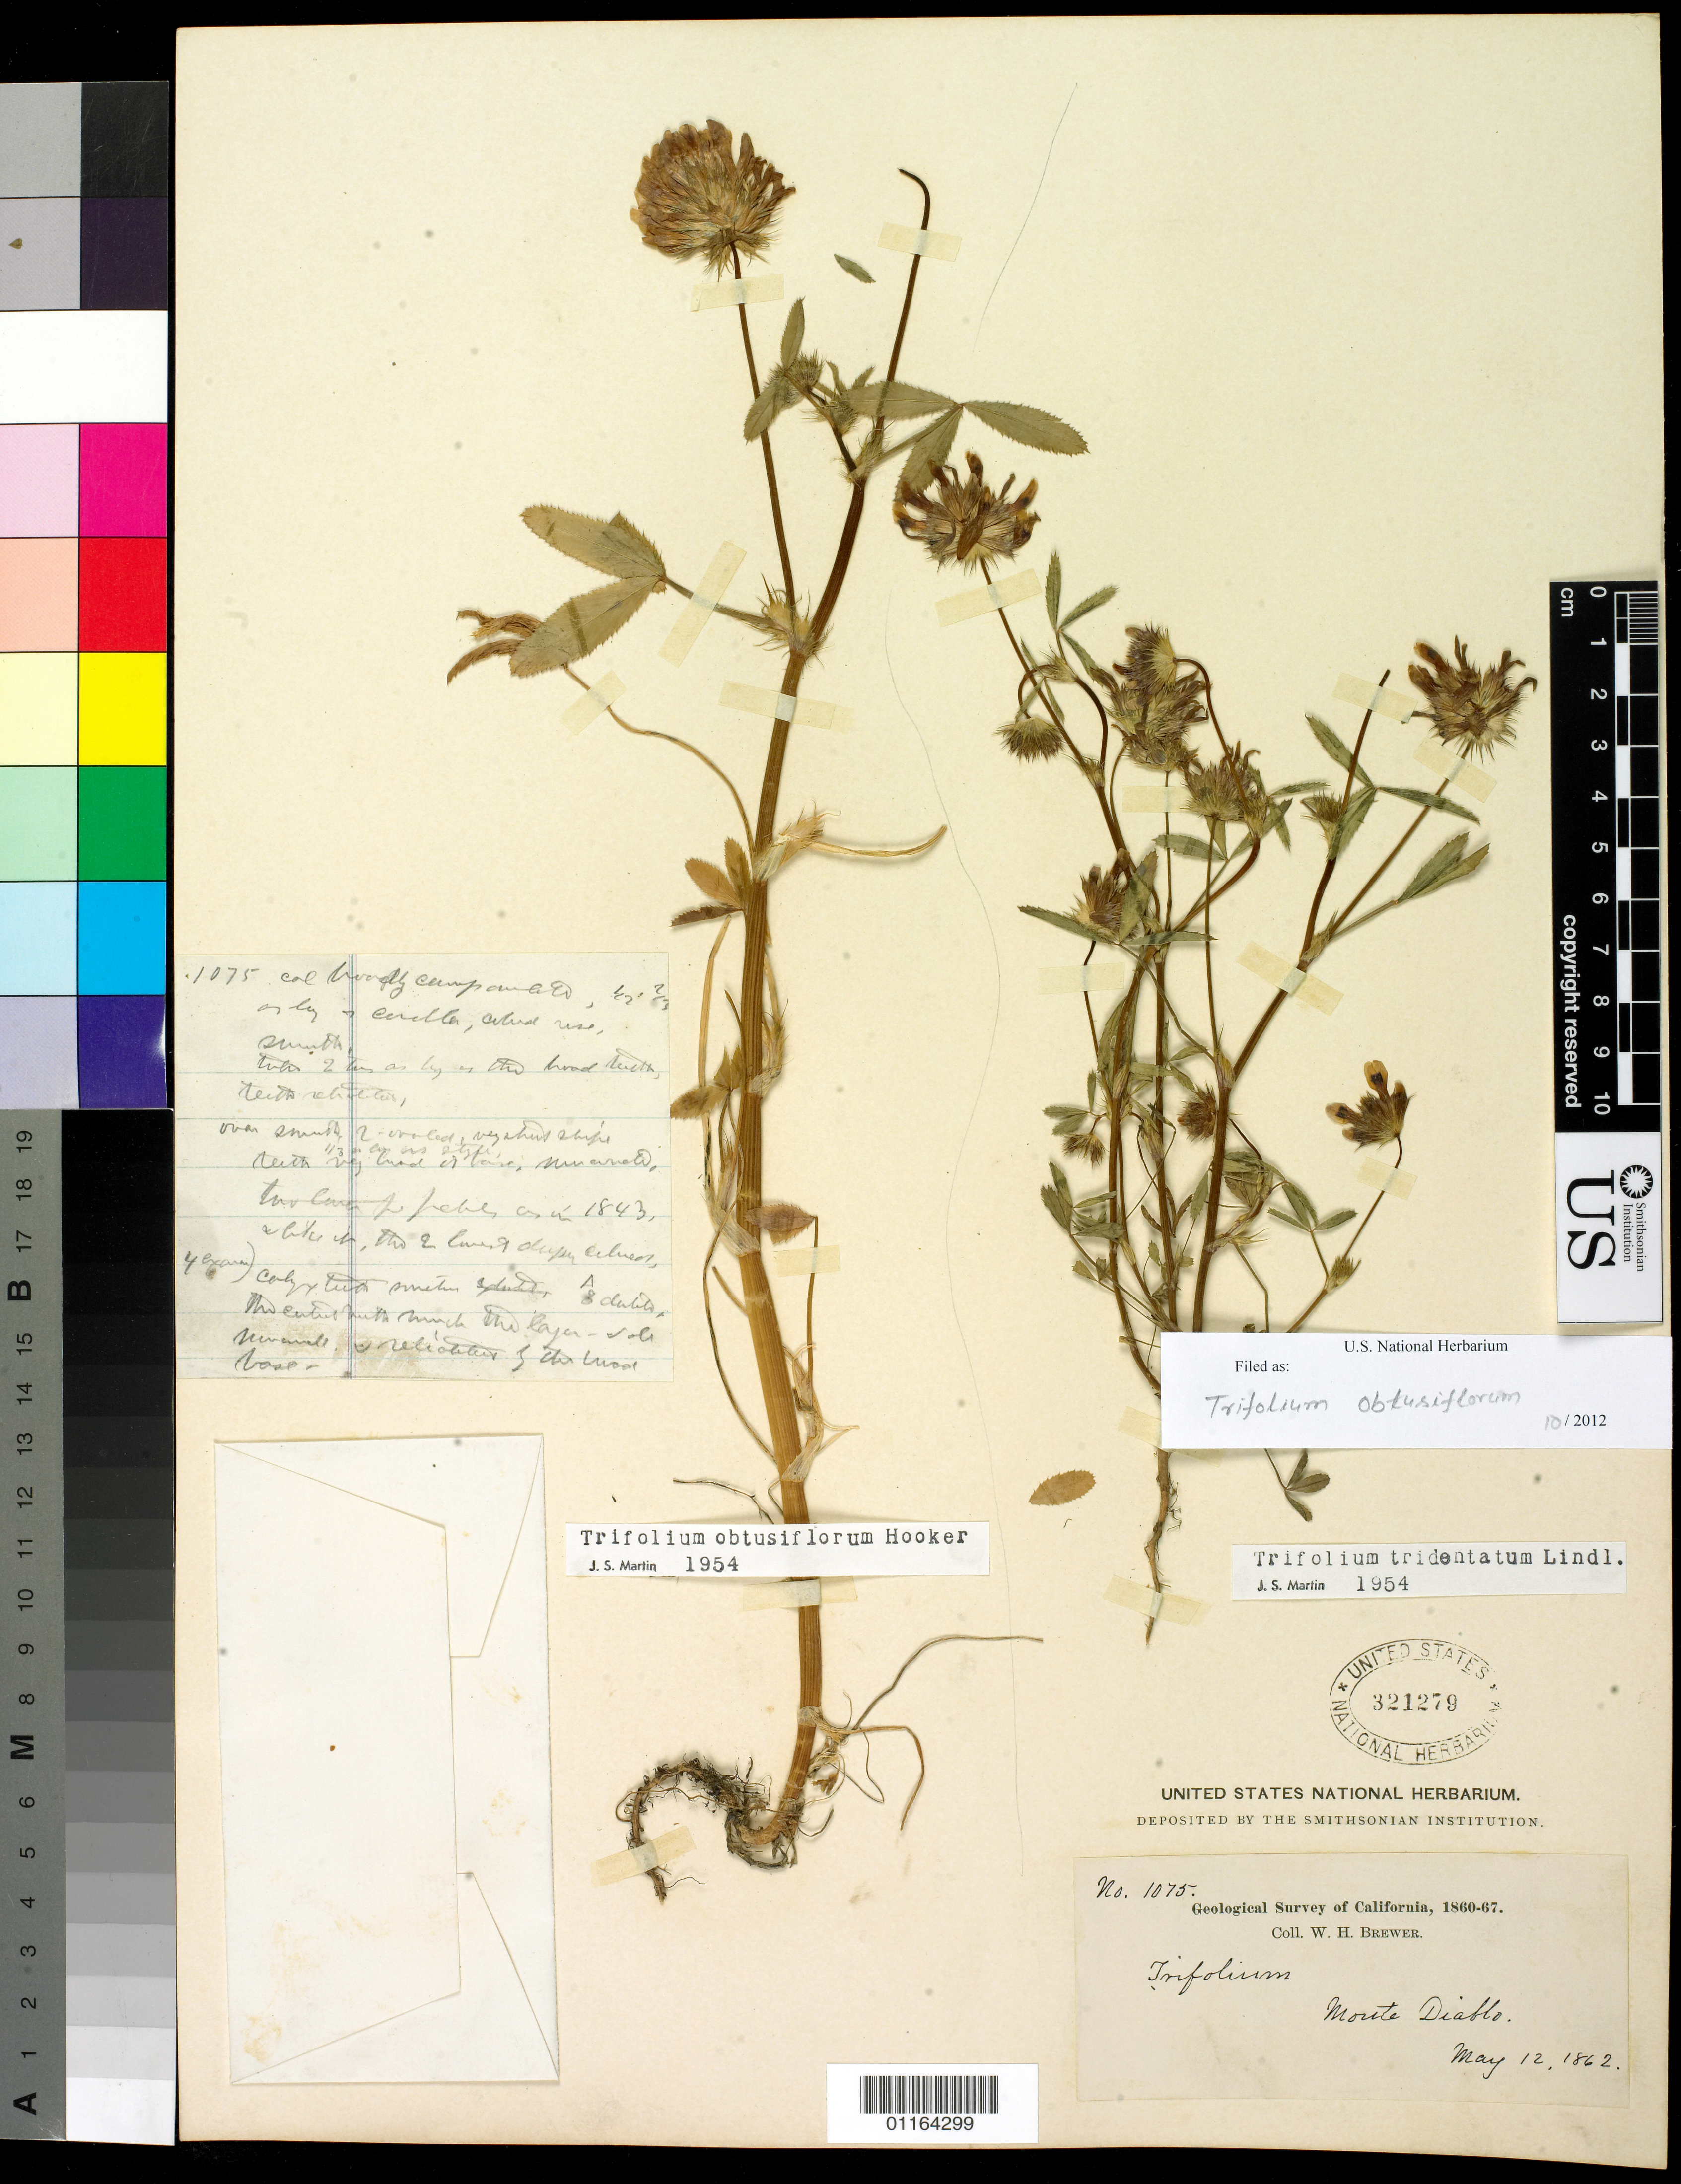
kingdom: Plantae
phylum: Tracheophyta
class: Magnoliopsida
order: Fabales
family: Fabaceae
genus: Trifolium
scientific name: Trifolium obtusiflorum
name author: Hook.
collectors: W. H. Brewer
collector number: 1075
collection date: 1862-05-12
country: United States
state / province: California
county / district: Contra Costa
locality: Monte Diablo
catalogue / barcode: US 321279